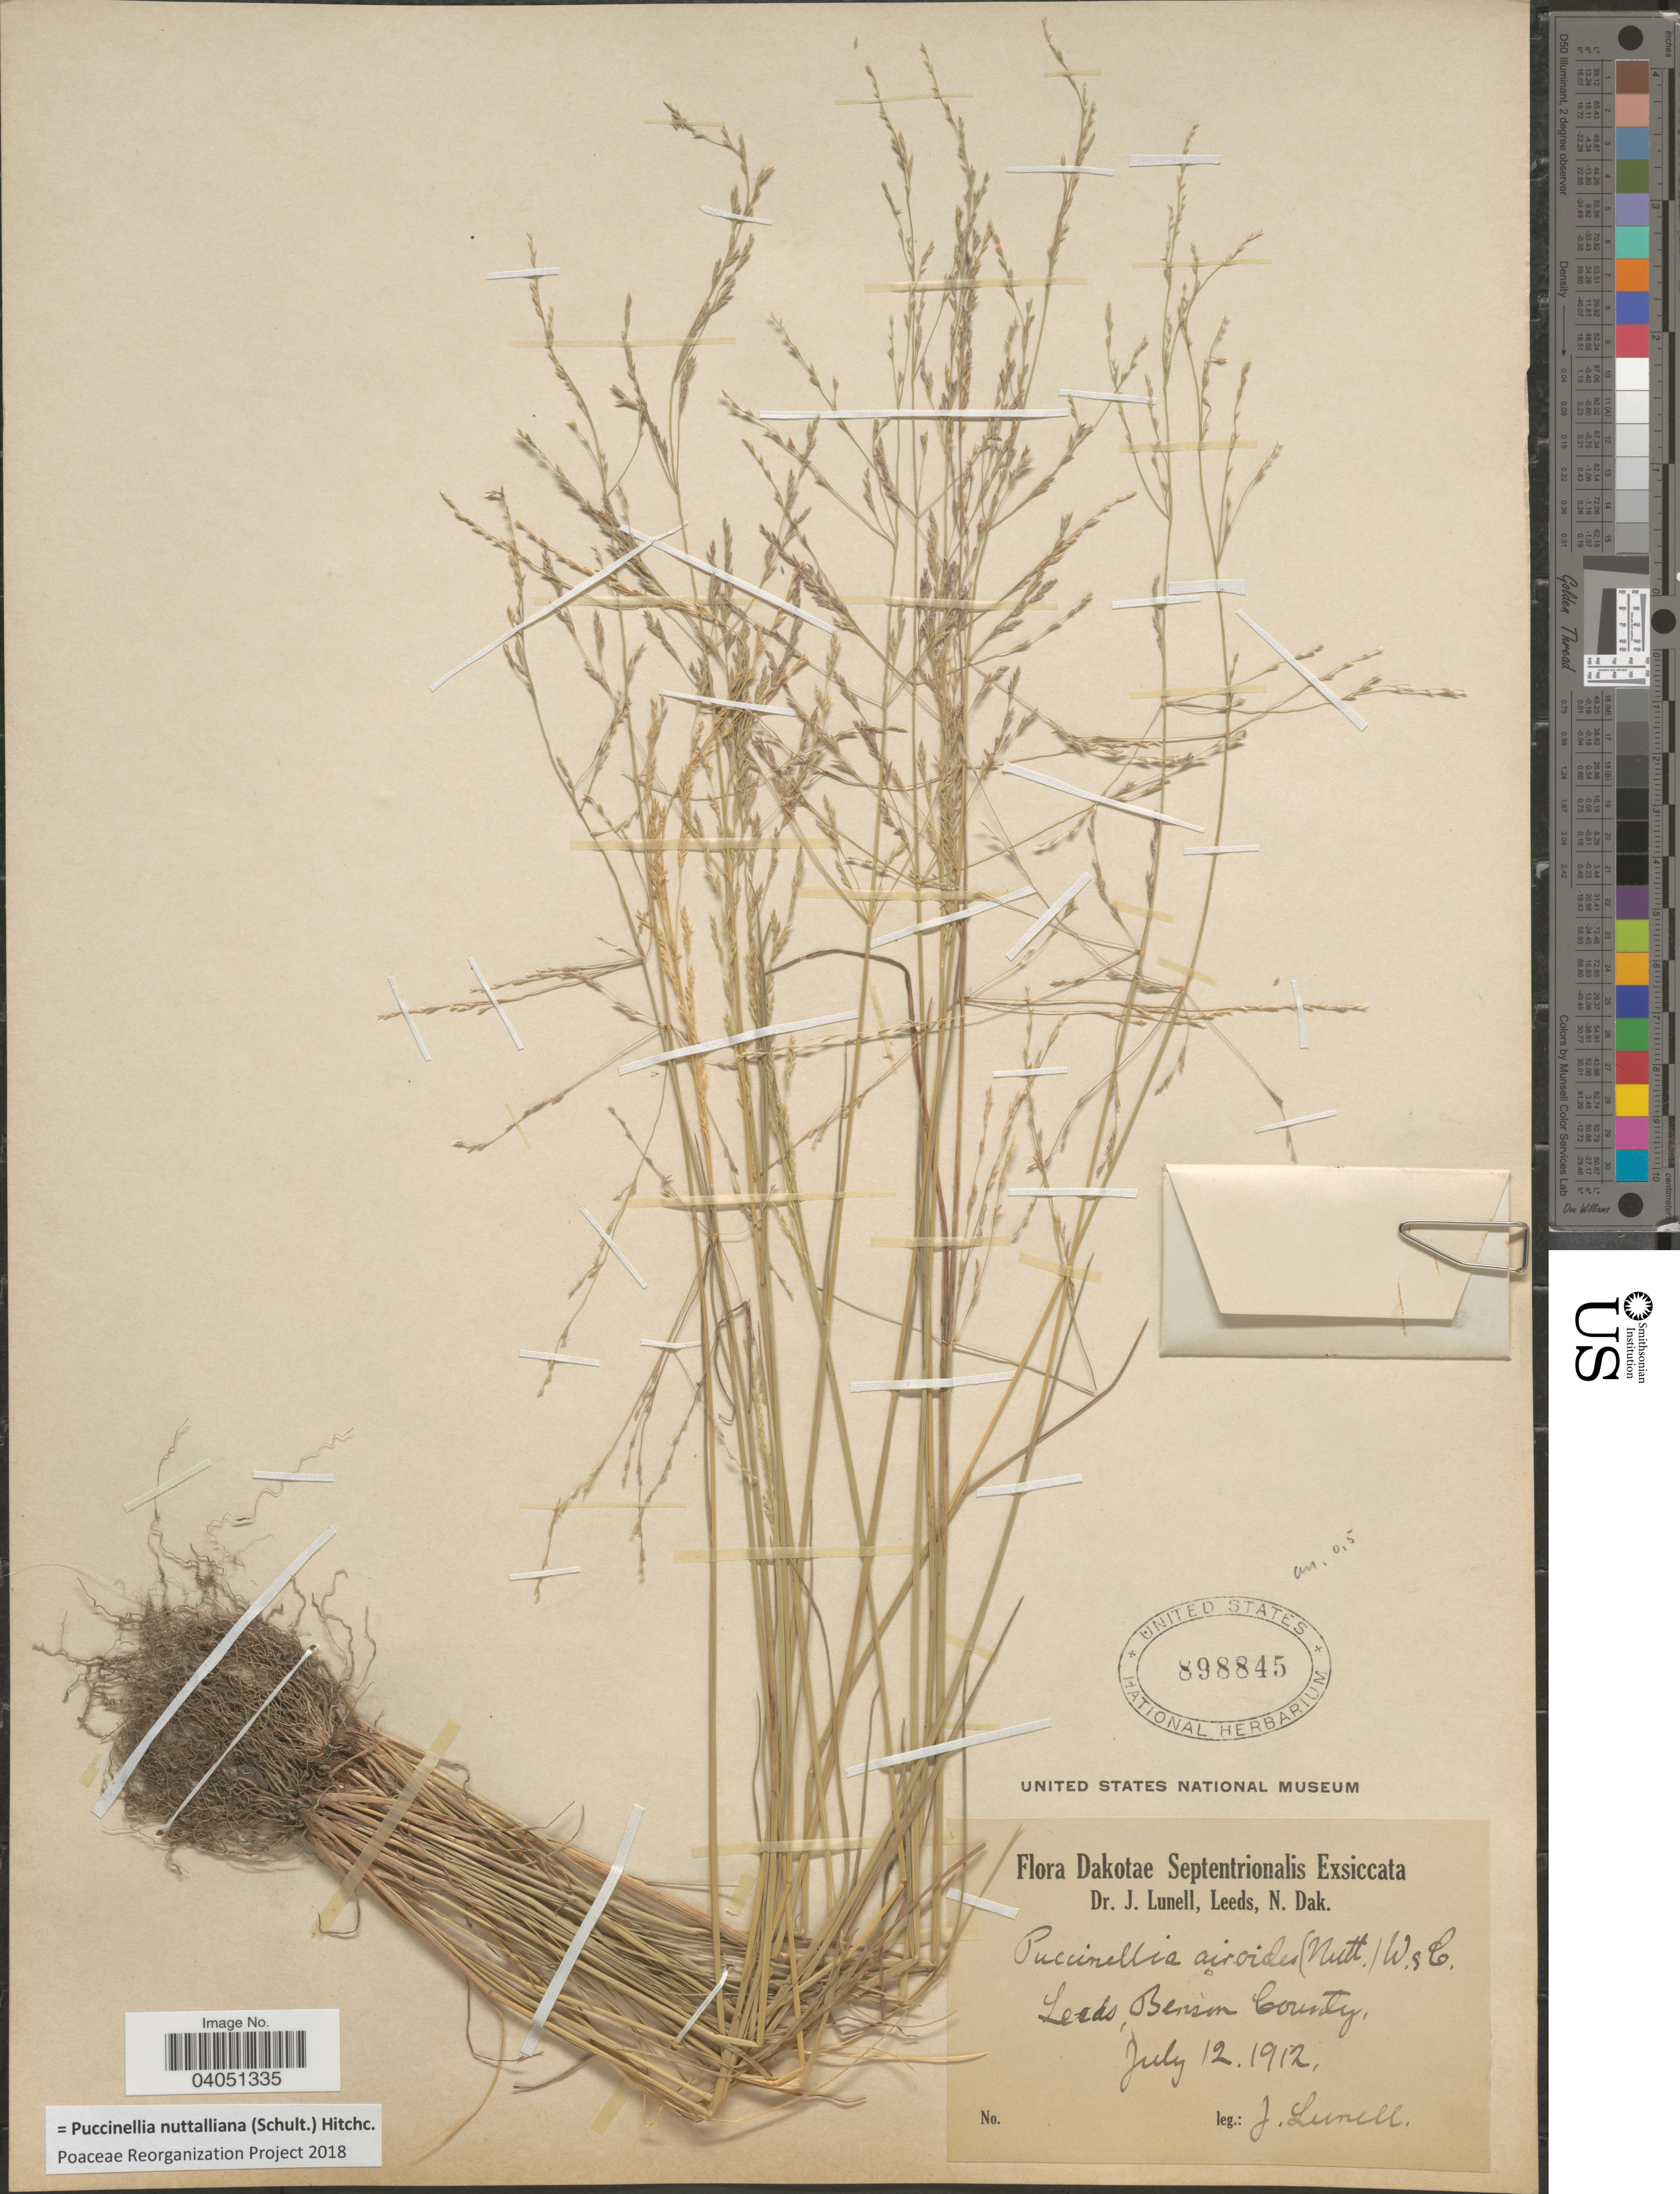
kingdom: Plantae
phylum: Tracheophyta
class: Liliopsida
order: Poales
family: Poaceae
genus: Puccinellia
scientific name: Puccinellia nuttalliana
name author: (Schult.) Hitchc.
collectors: J. Lunell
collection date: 1912-07-12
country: United States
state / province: North Dakota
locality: Dakotae Septentrionalis. Leeds, Benson County.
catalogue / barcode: US 898845